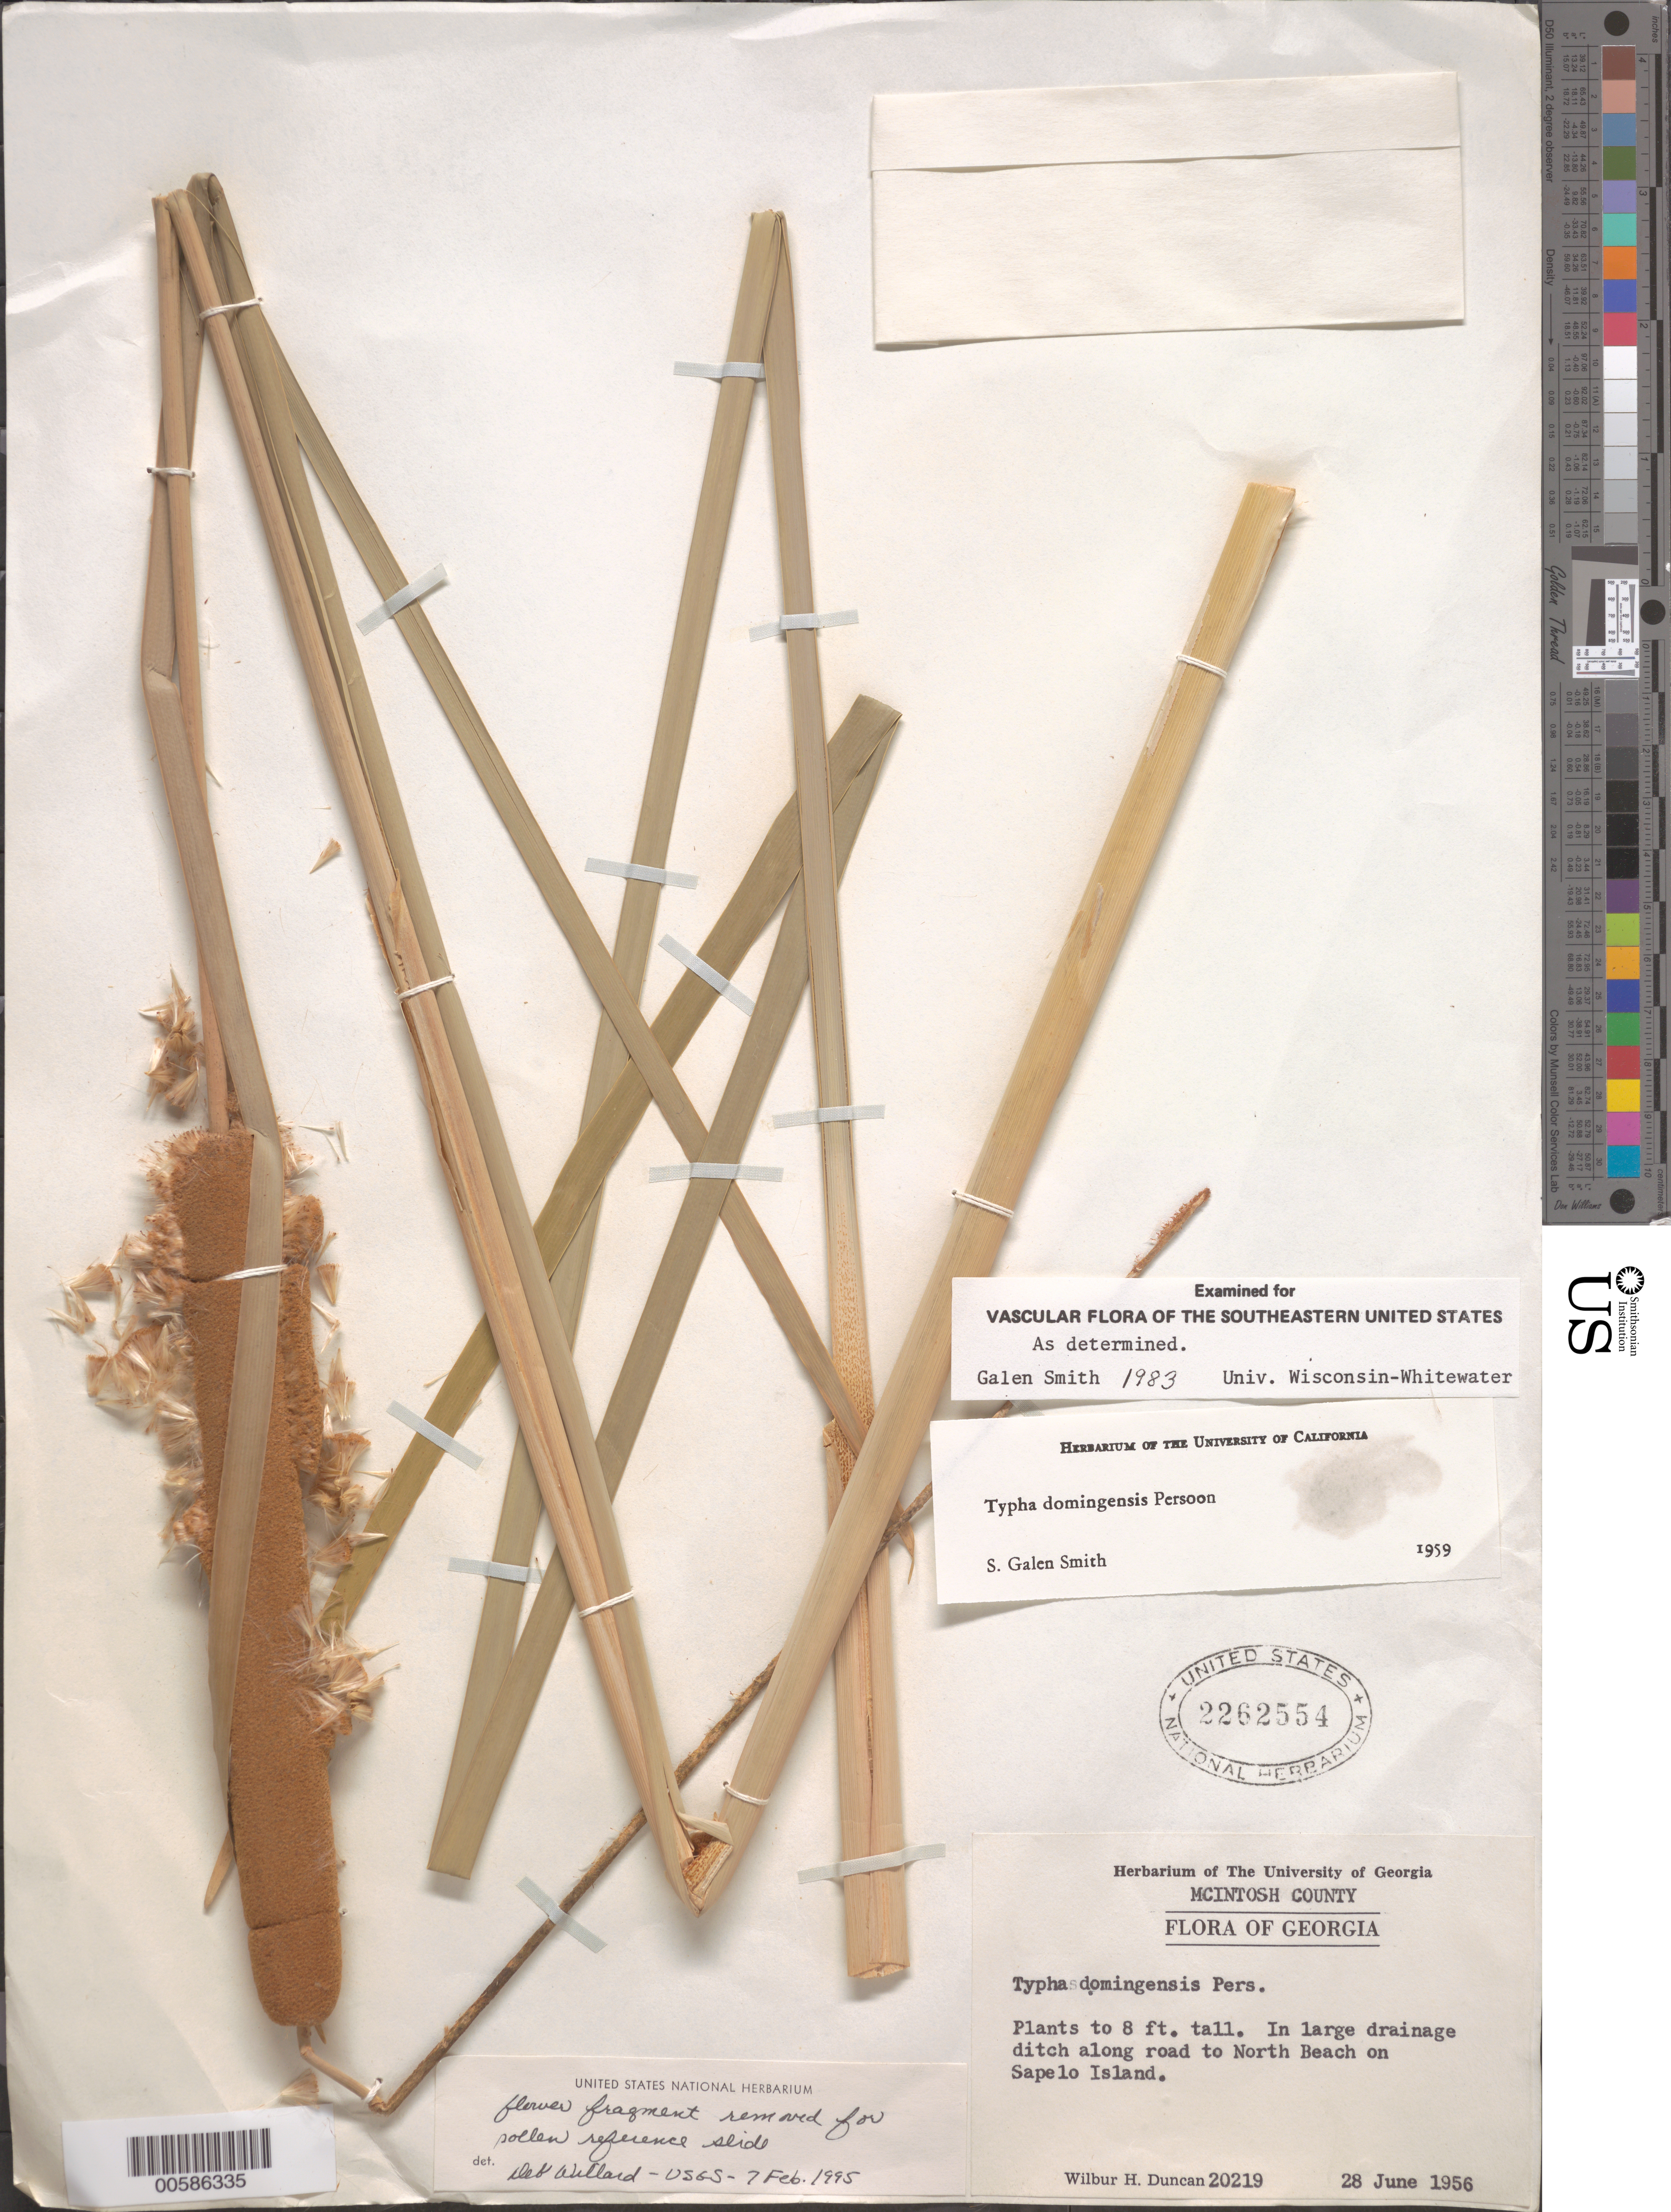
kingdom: Plantae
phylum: Tracheophyta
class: Liliopsida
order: Poales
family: Typhaceae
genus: Typha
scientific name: Typha domingensis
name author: Pers.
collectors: W. H. Duncan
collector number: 20219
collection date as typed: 28 Jun 1956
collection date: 1956-06-28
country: United States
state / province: Georgia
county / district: McIntosh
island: Sapelo Island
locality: North Beach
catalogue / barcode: US 2262554